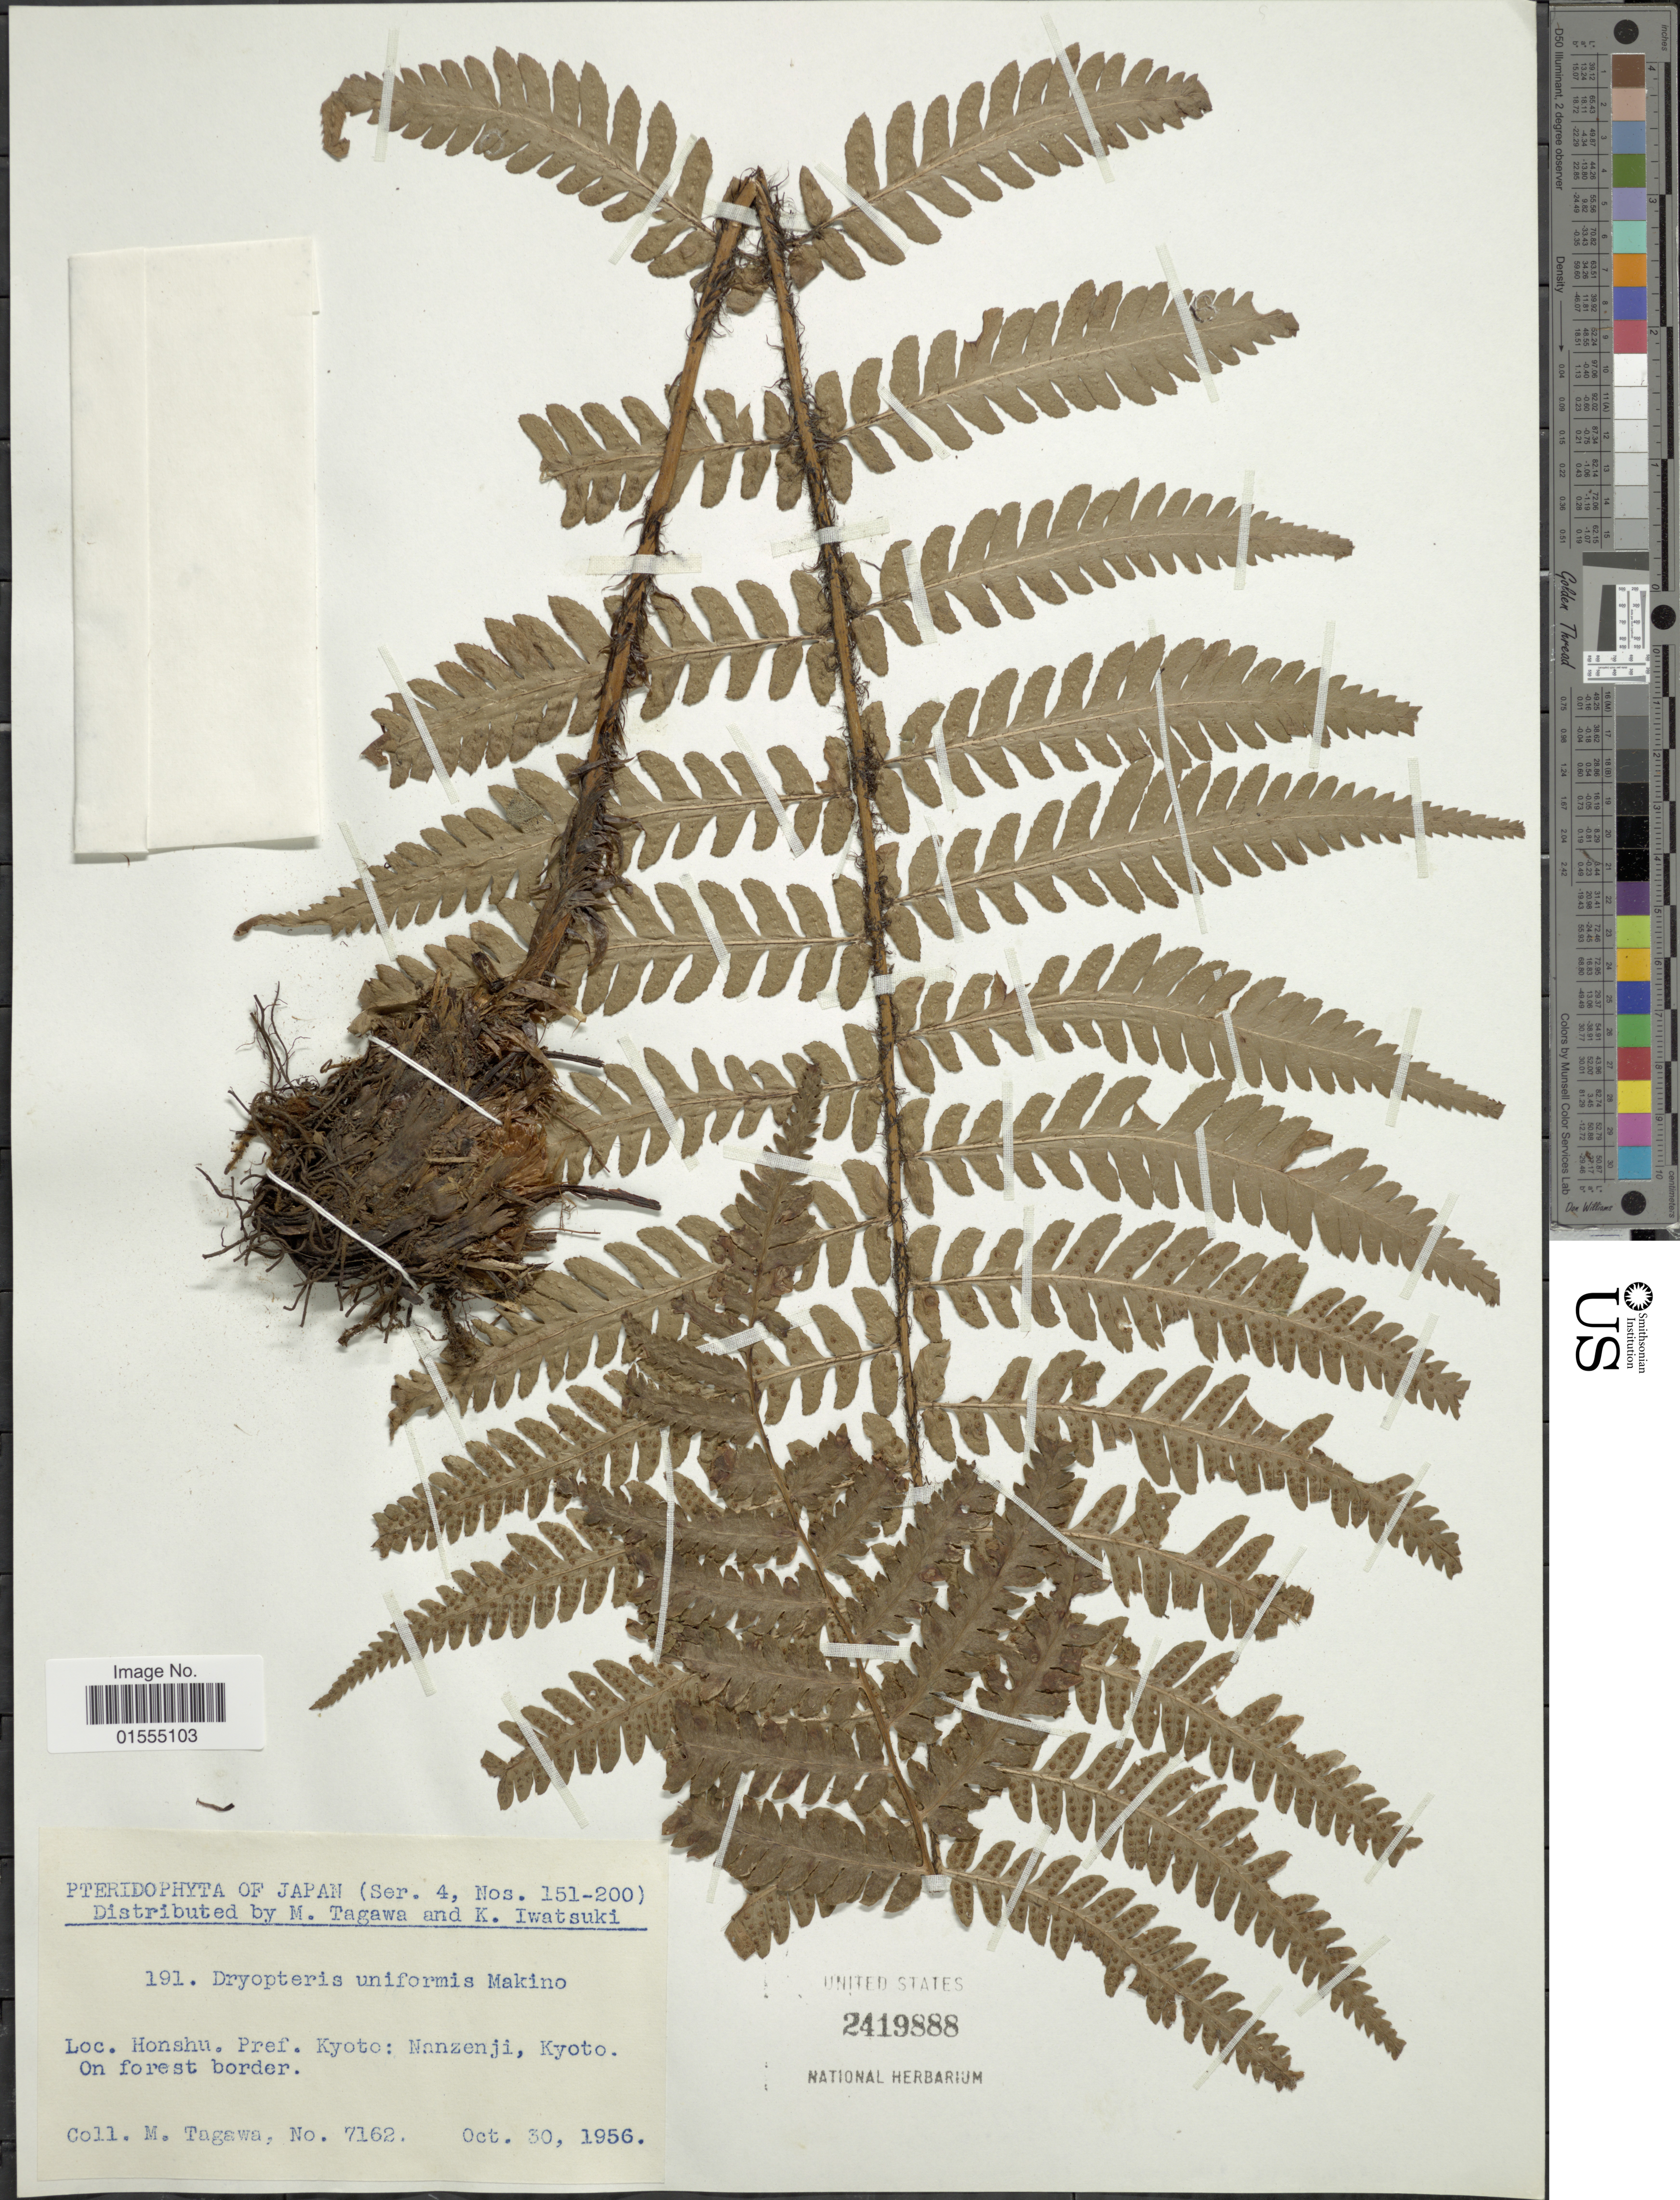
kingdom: Plantae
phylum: Tracheophyta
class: Polypodiopsida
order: Polypodiales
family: Dryopteridaceae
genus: Dryopteris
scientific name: Dryopteris uniformis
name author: (Makino) Makino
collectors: M. Tagawa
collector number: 7162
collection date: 1956-10-30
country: Japan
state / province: Kyoto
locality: Honshu Pref Kyoto: Nanzenji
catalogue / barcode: US 2419888